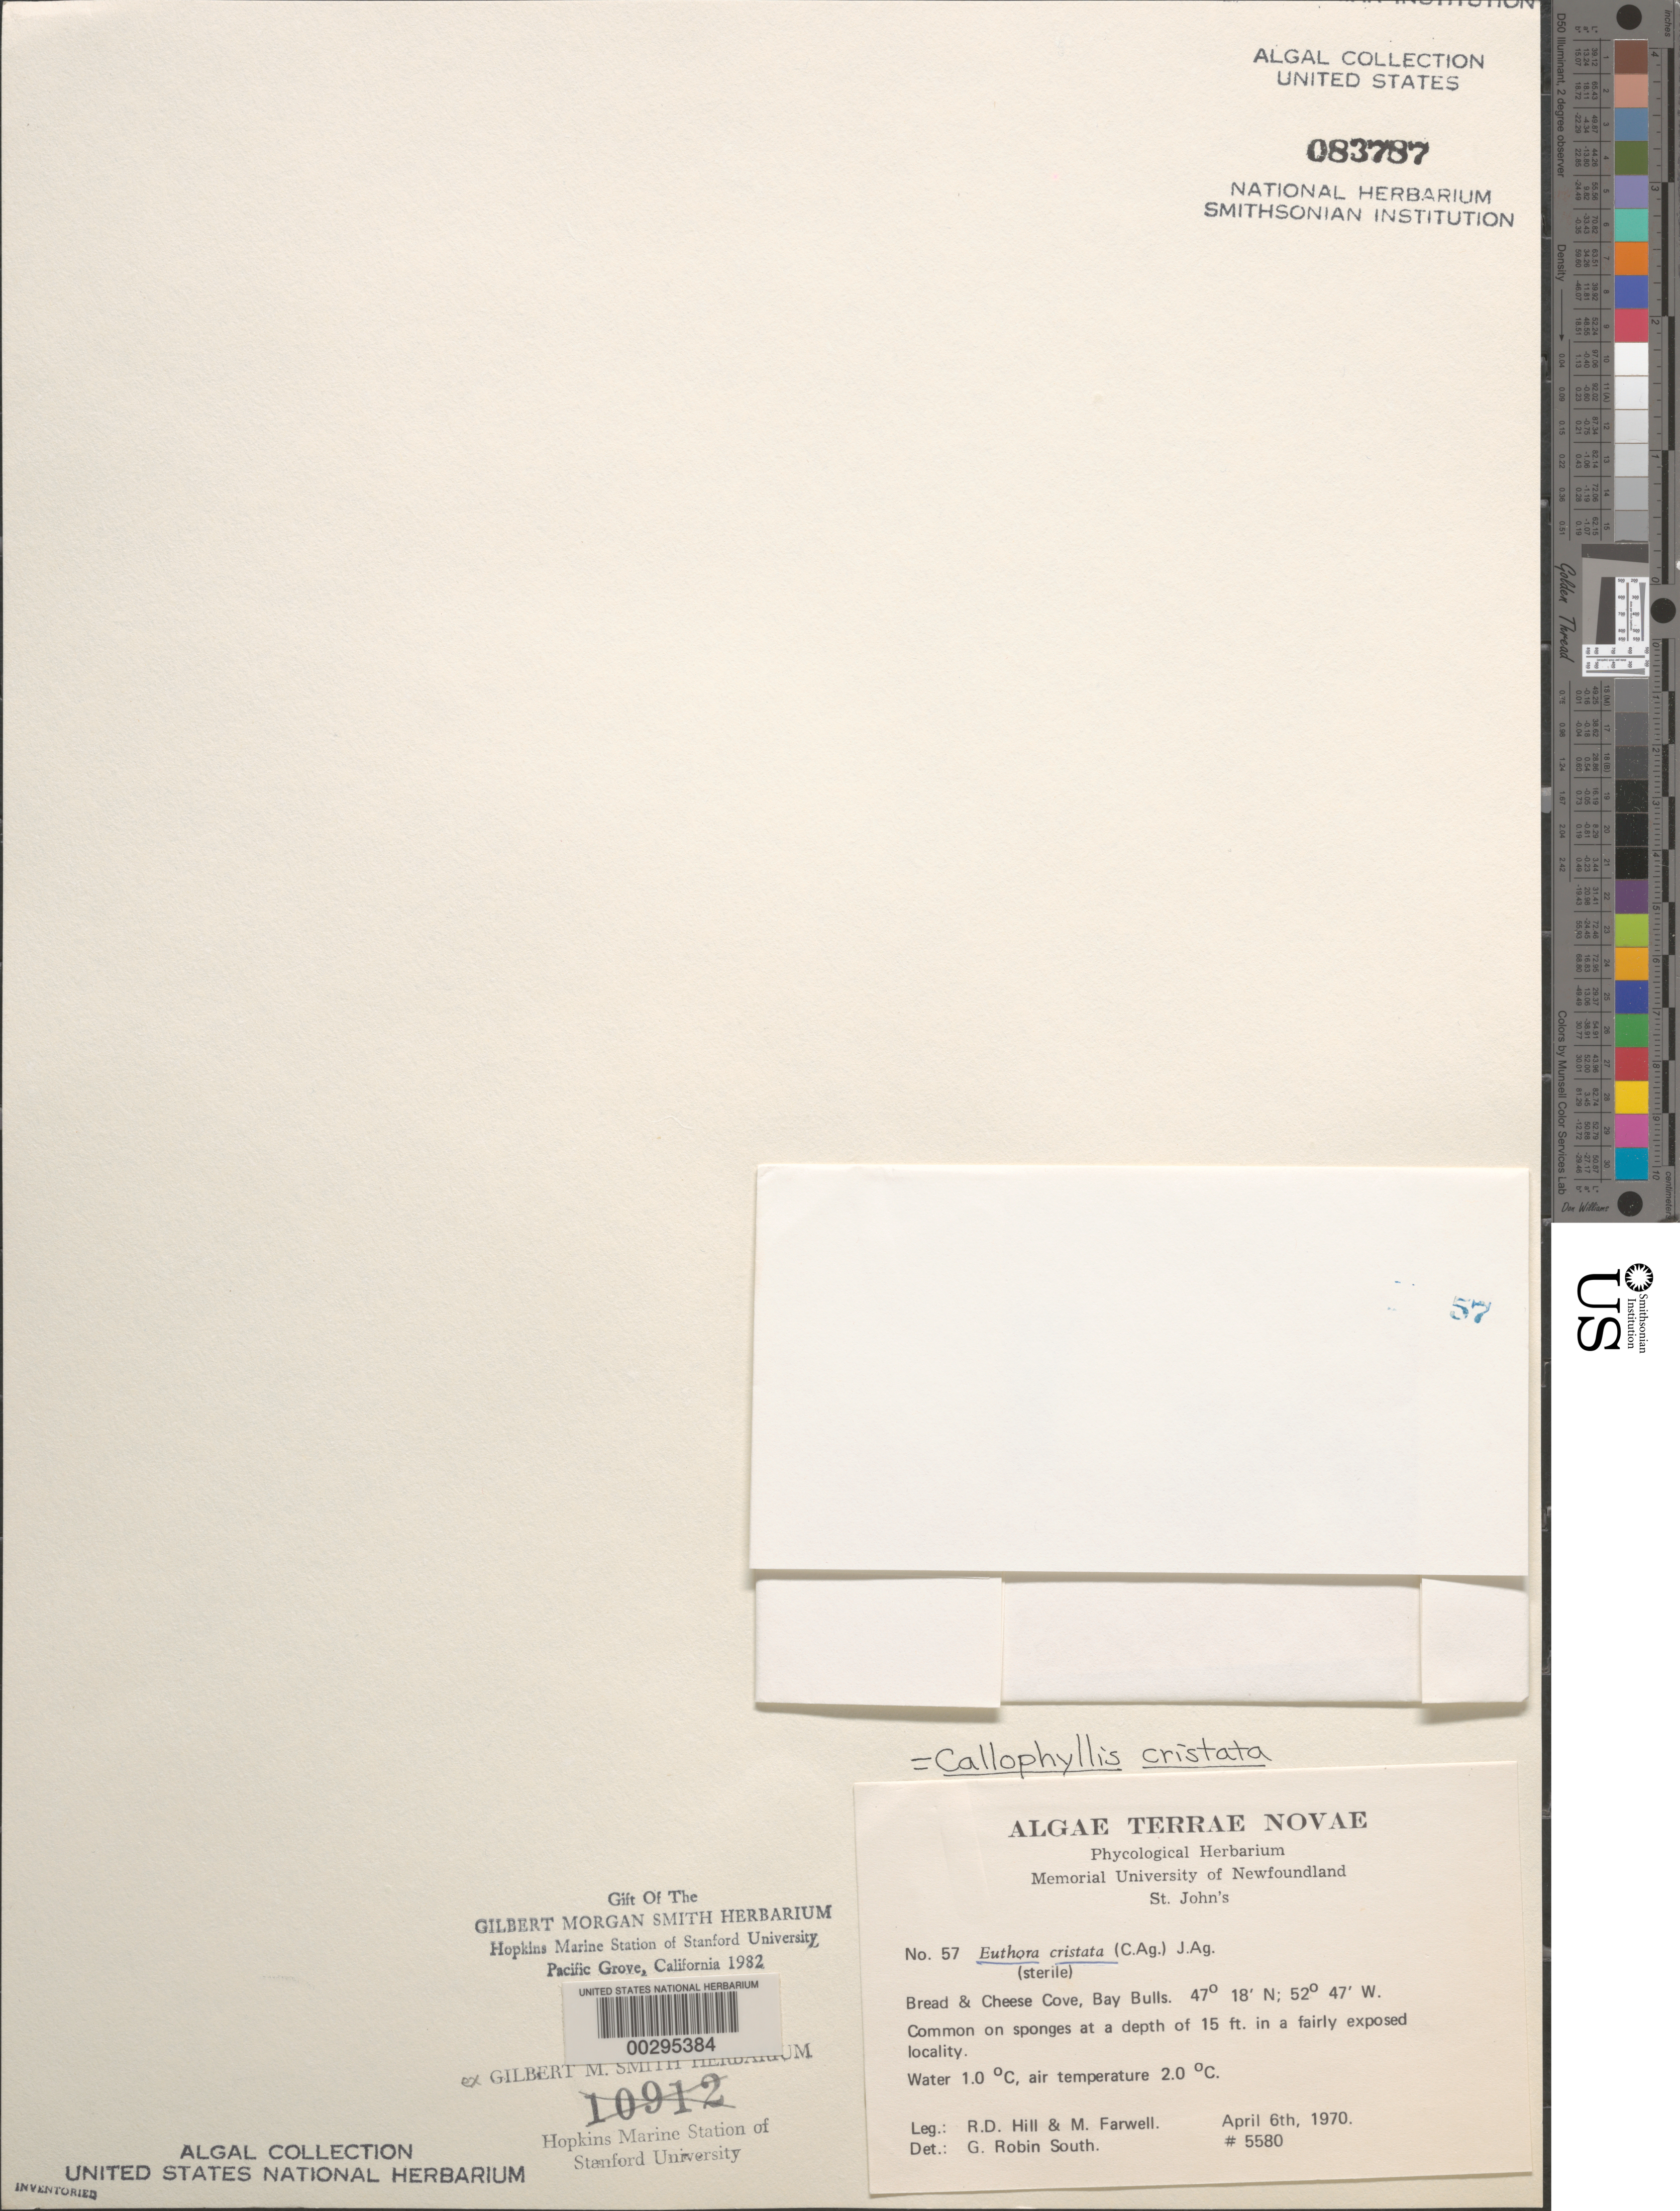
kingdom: Plantae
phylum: Rhodophyta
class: Florideophyceae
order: Gigartinales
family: Kallymeniaceae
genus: Euthora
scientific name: Euthora cristata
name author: (C. Agardh) J. Agardh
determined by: Algae name updating Project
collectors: R. D. Hill & M. Farwell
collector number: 5580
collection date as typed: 06 Apr 1970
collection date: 1970-04-06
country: Canada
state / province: Newfoundland and Labrador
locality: Bread and Cheese Cove, Bay Bulls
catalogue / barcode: US 83787